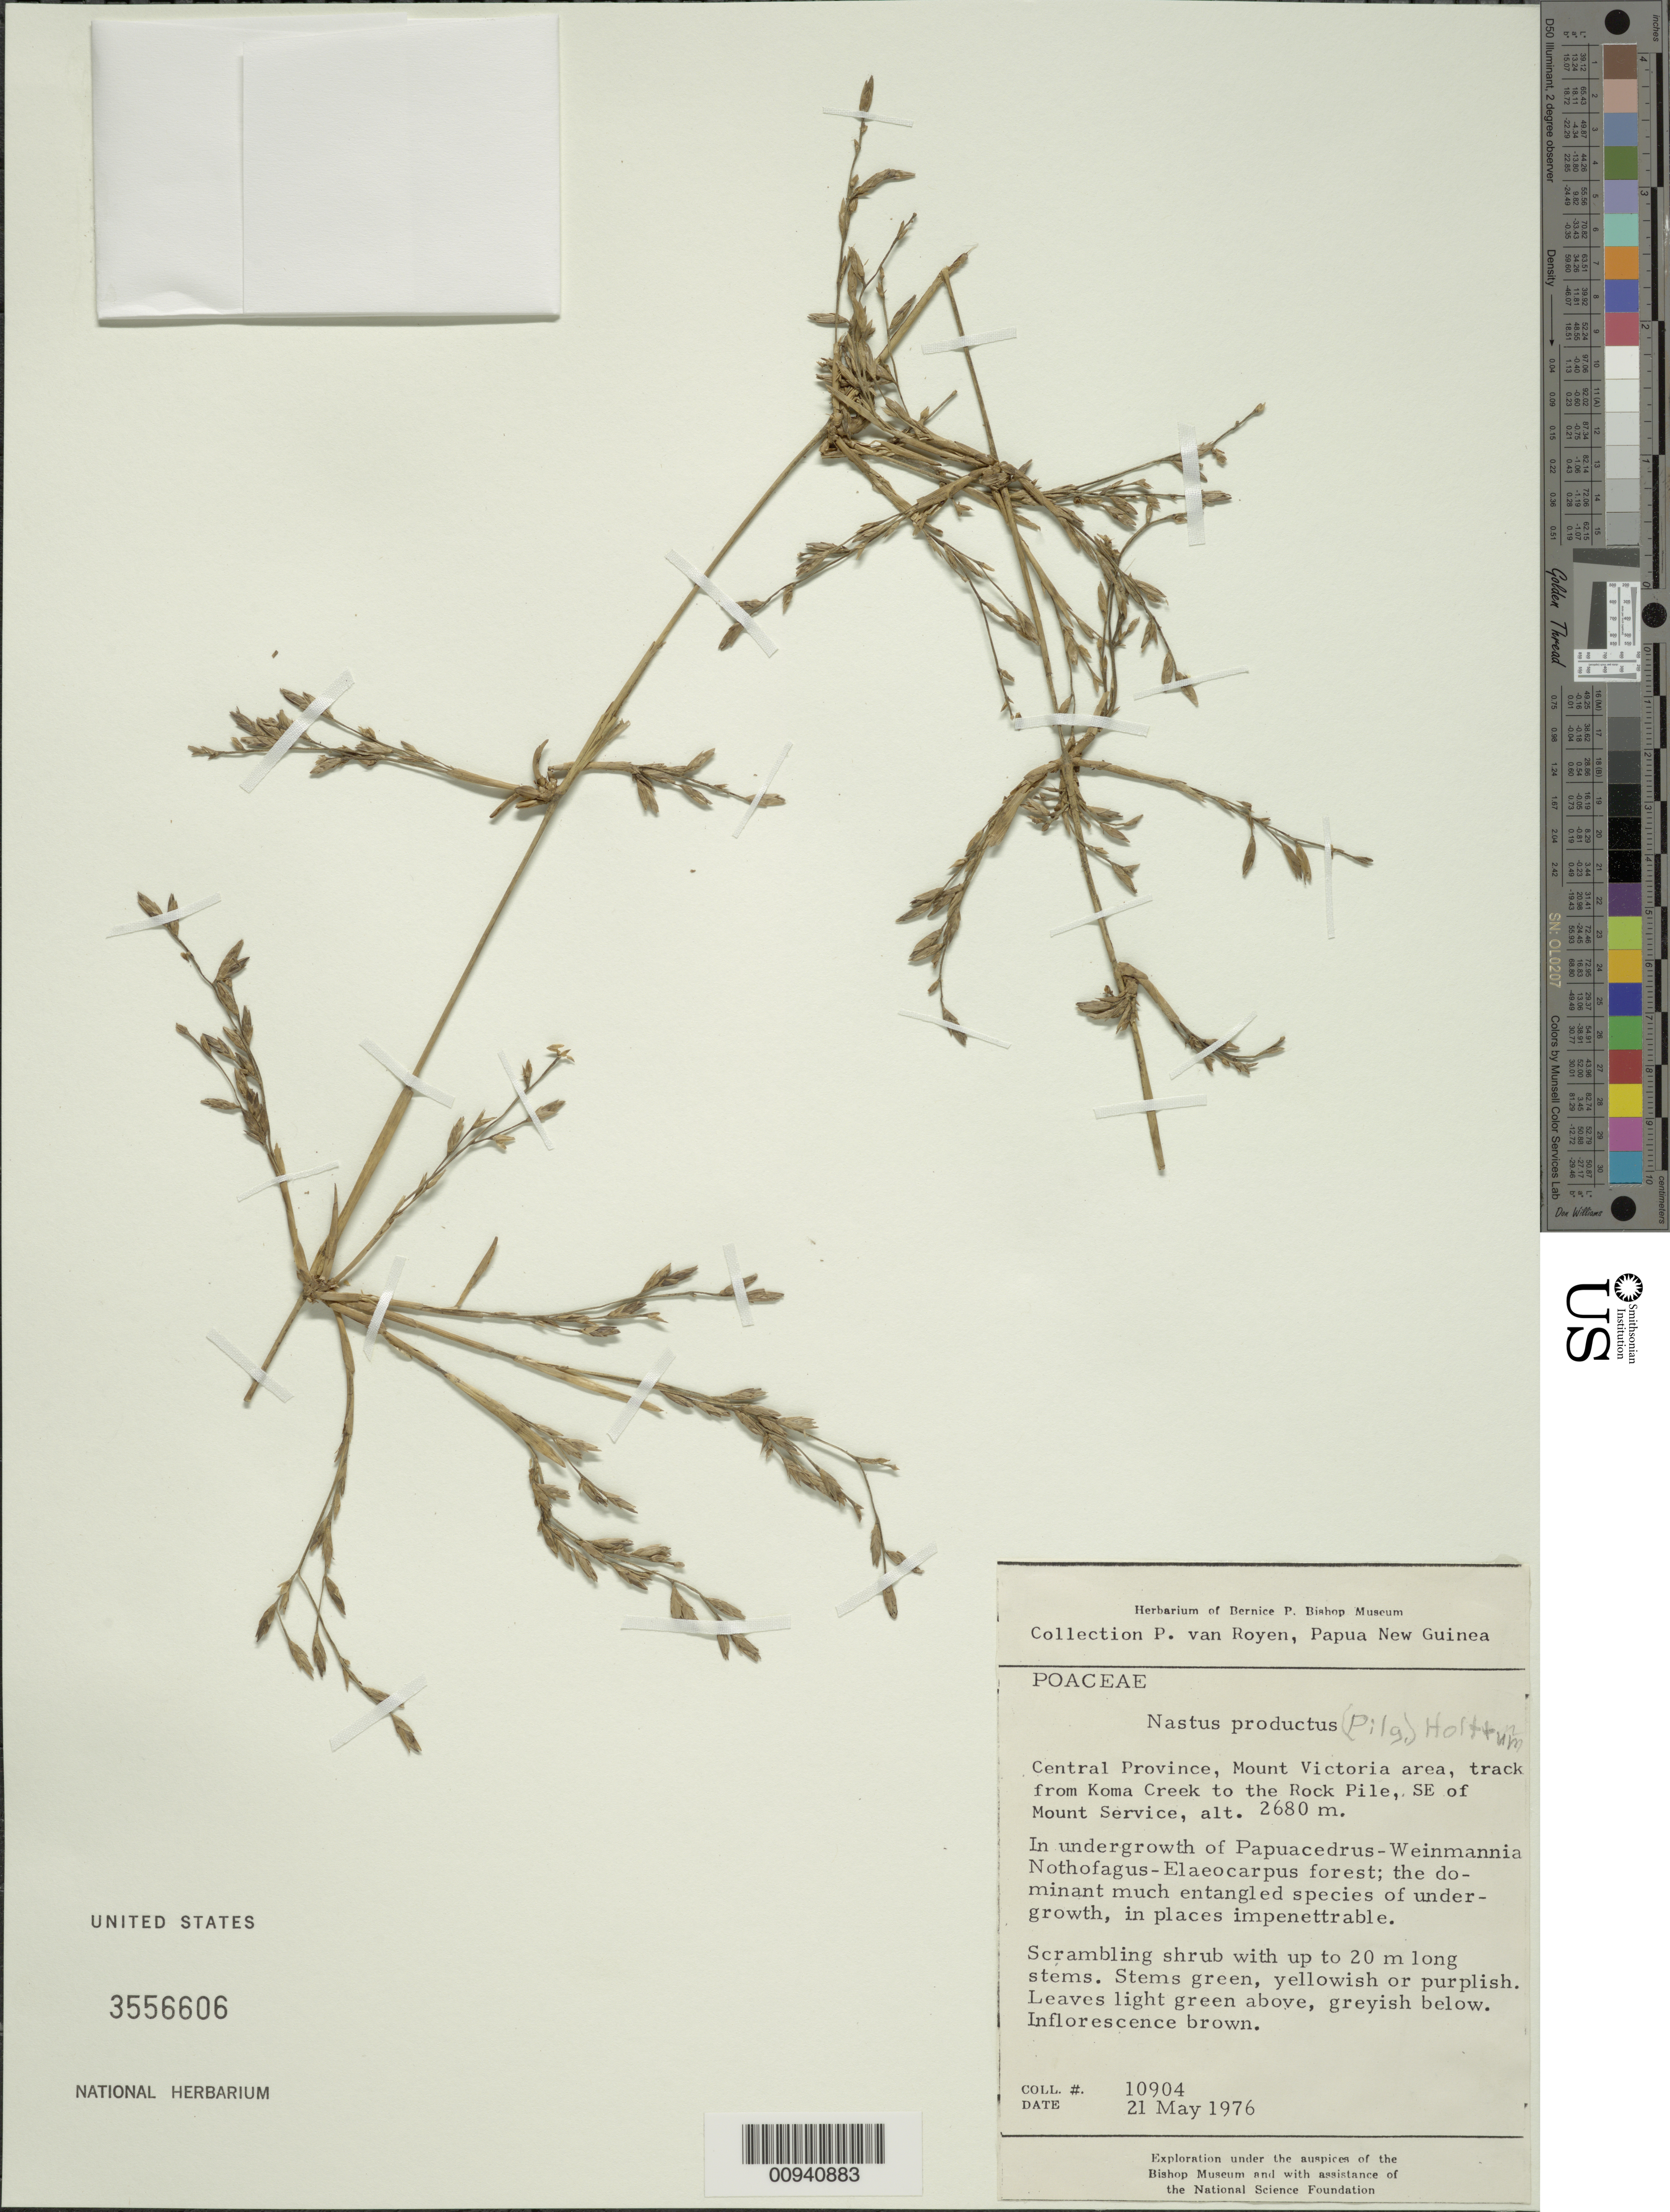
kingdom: Plantae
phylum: Tracheophyta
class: Liliopsida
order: Poales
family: Poaceae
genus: Nastus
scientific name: Nastus productus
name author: (Pilg.) Holttum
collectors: P. van Royen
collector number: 10904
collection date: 1976-05-21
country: Papua New Guinea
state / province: Central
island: New Guinea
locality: Mount Victoria area, track from Koma Creek to the Rock Pile, SE of Mount Service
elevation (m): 2680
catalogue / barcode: US 3556606